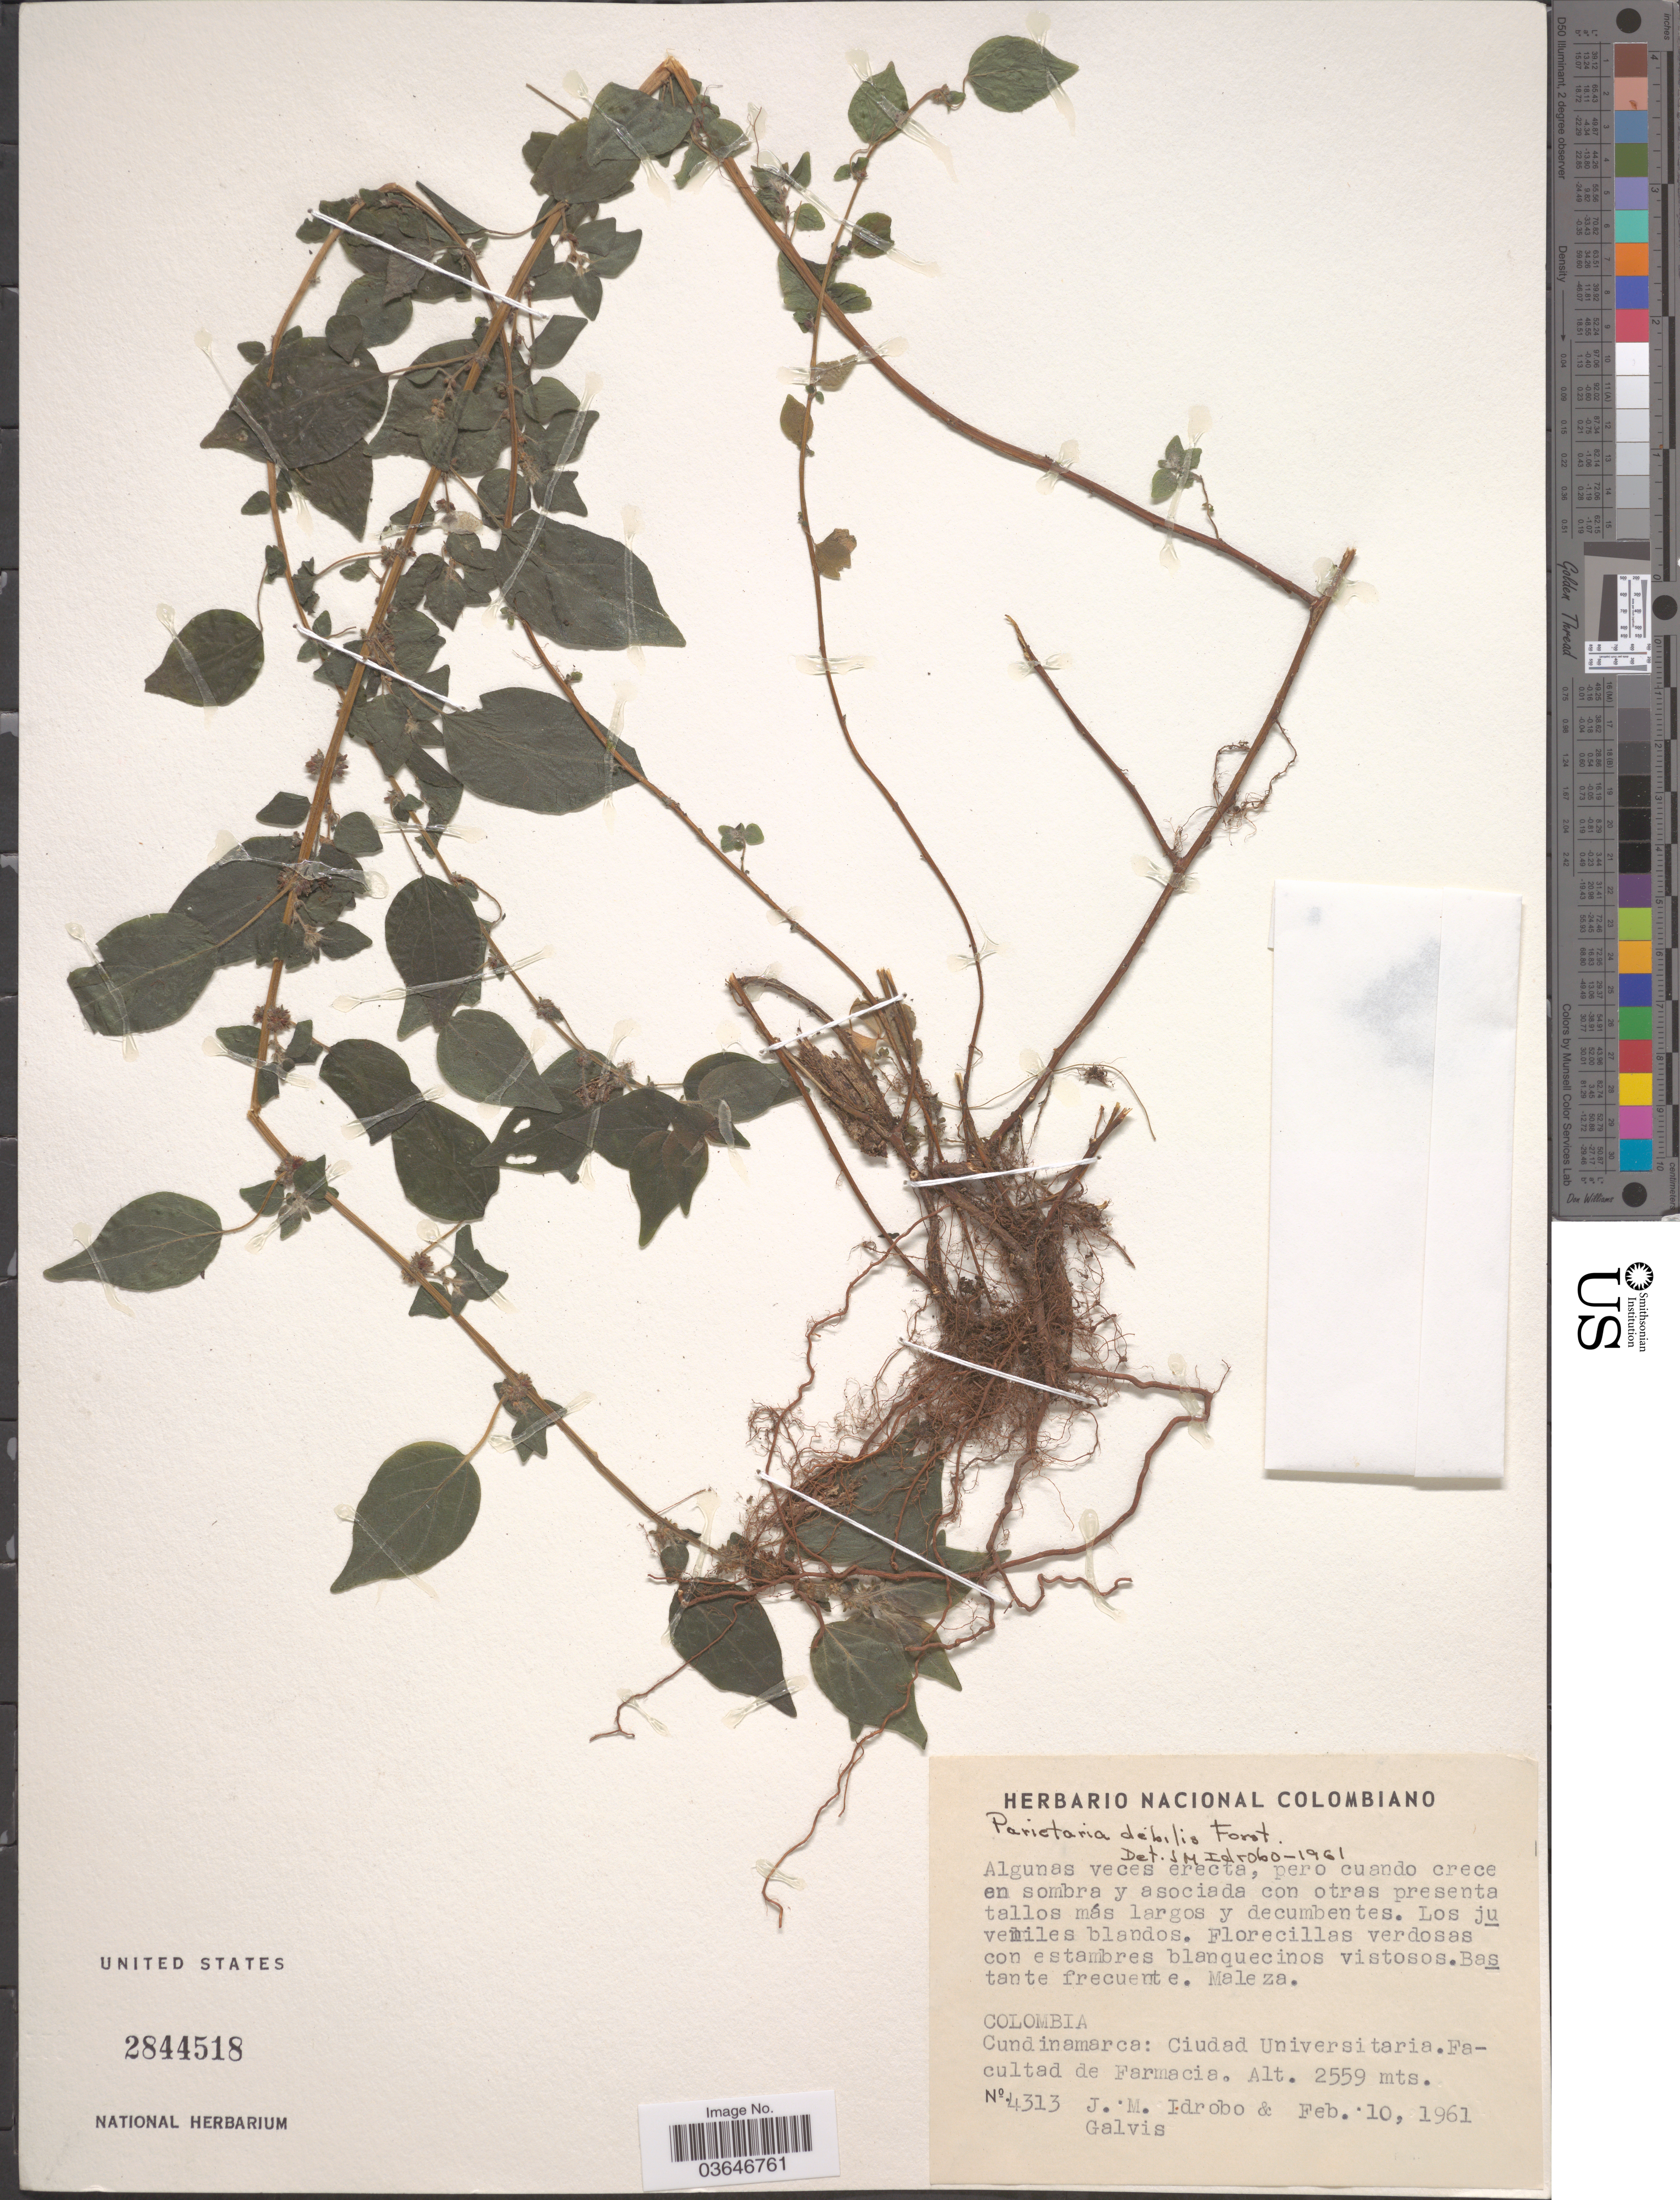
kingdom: Plantae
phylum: Tracheophyta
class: Magnoliopsida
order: Rosales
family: Urticaceae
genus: Parietaria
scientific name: Parietaria debilis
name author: G. Forst.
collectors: J. M. Idrobo & Galvis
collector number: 4313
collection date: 1961-02-10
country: Colombia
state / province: Cundinamarca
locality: Ciudad Universitaria. Facultad de Farmacia.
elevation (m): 2559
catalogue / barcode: US 2844518